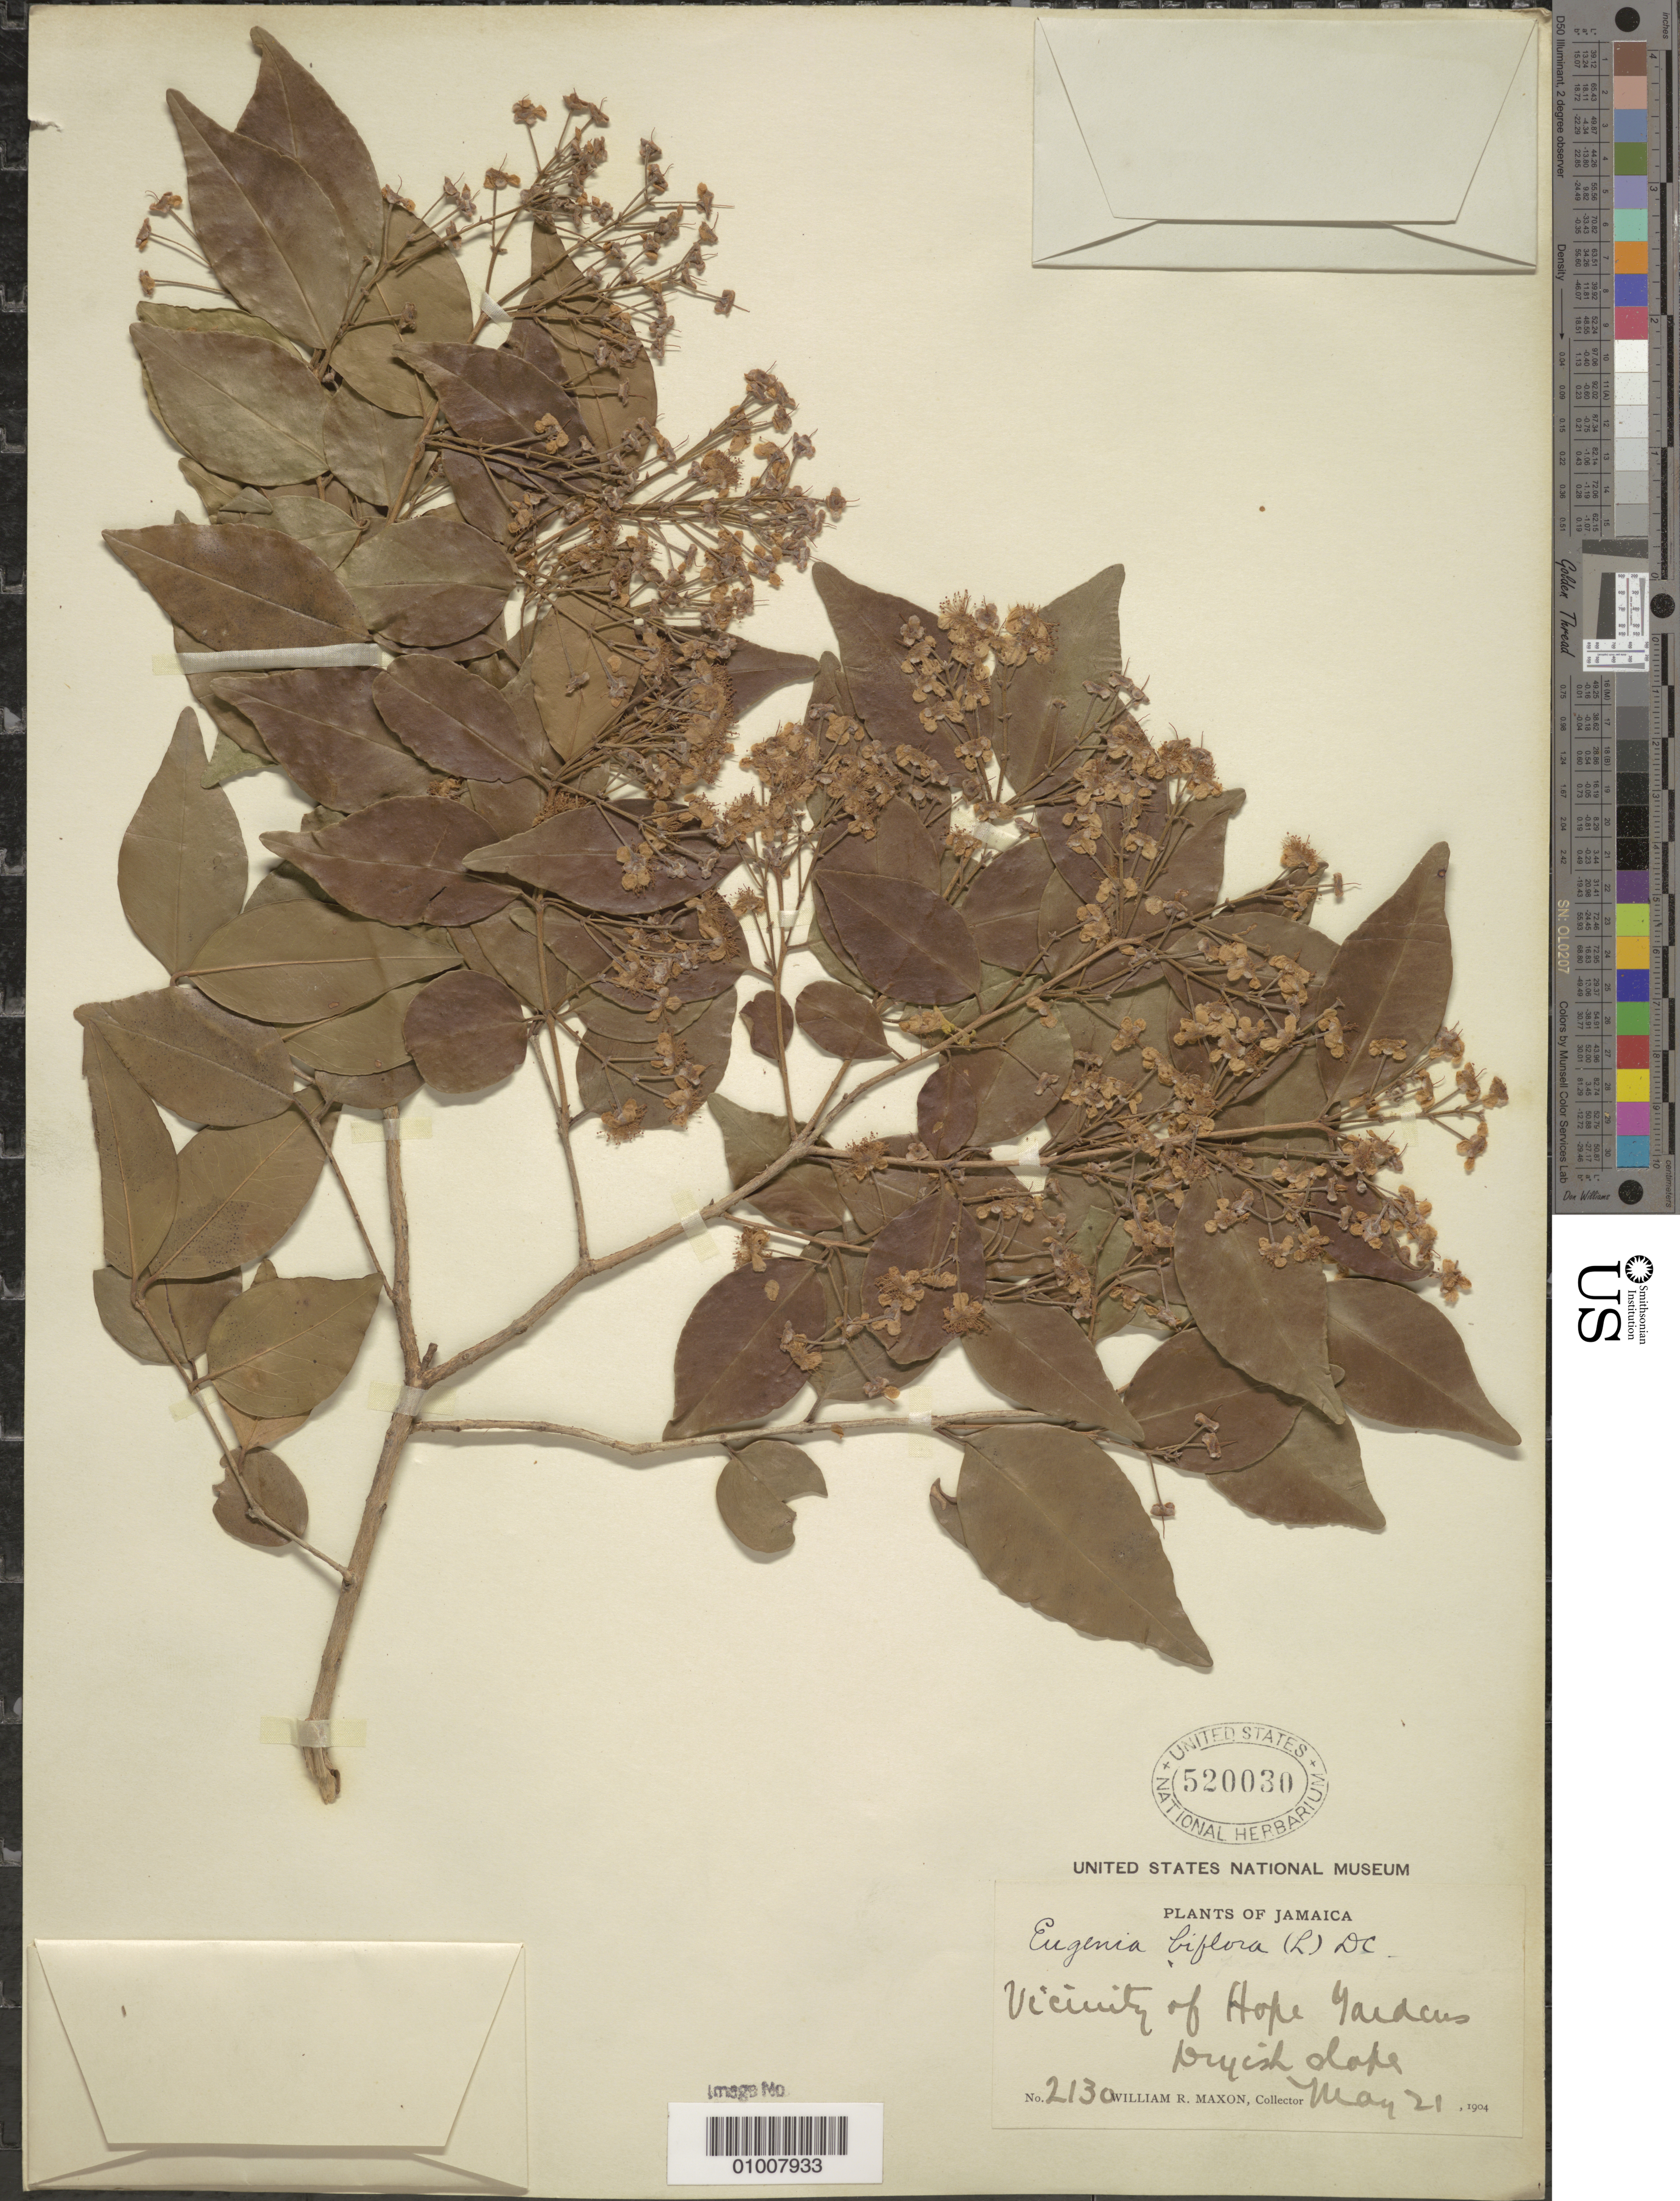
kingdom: Plantae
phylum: Tracheophyta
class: Magnoliopsida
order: Myrtales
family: Myrtaceae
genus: Eugenia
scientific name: Eugenia biflora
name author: (L.) DC.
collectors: W. R. Maxon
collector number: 2130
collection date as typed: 21 May 1904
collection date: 1904-05-21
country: Jamaica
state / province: Saint Andrew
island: Jamaica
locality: Vicinity of Hope Gardens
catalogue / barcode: US 520030